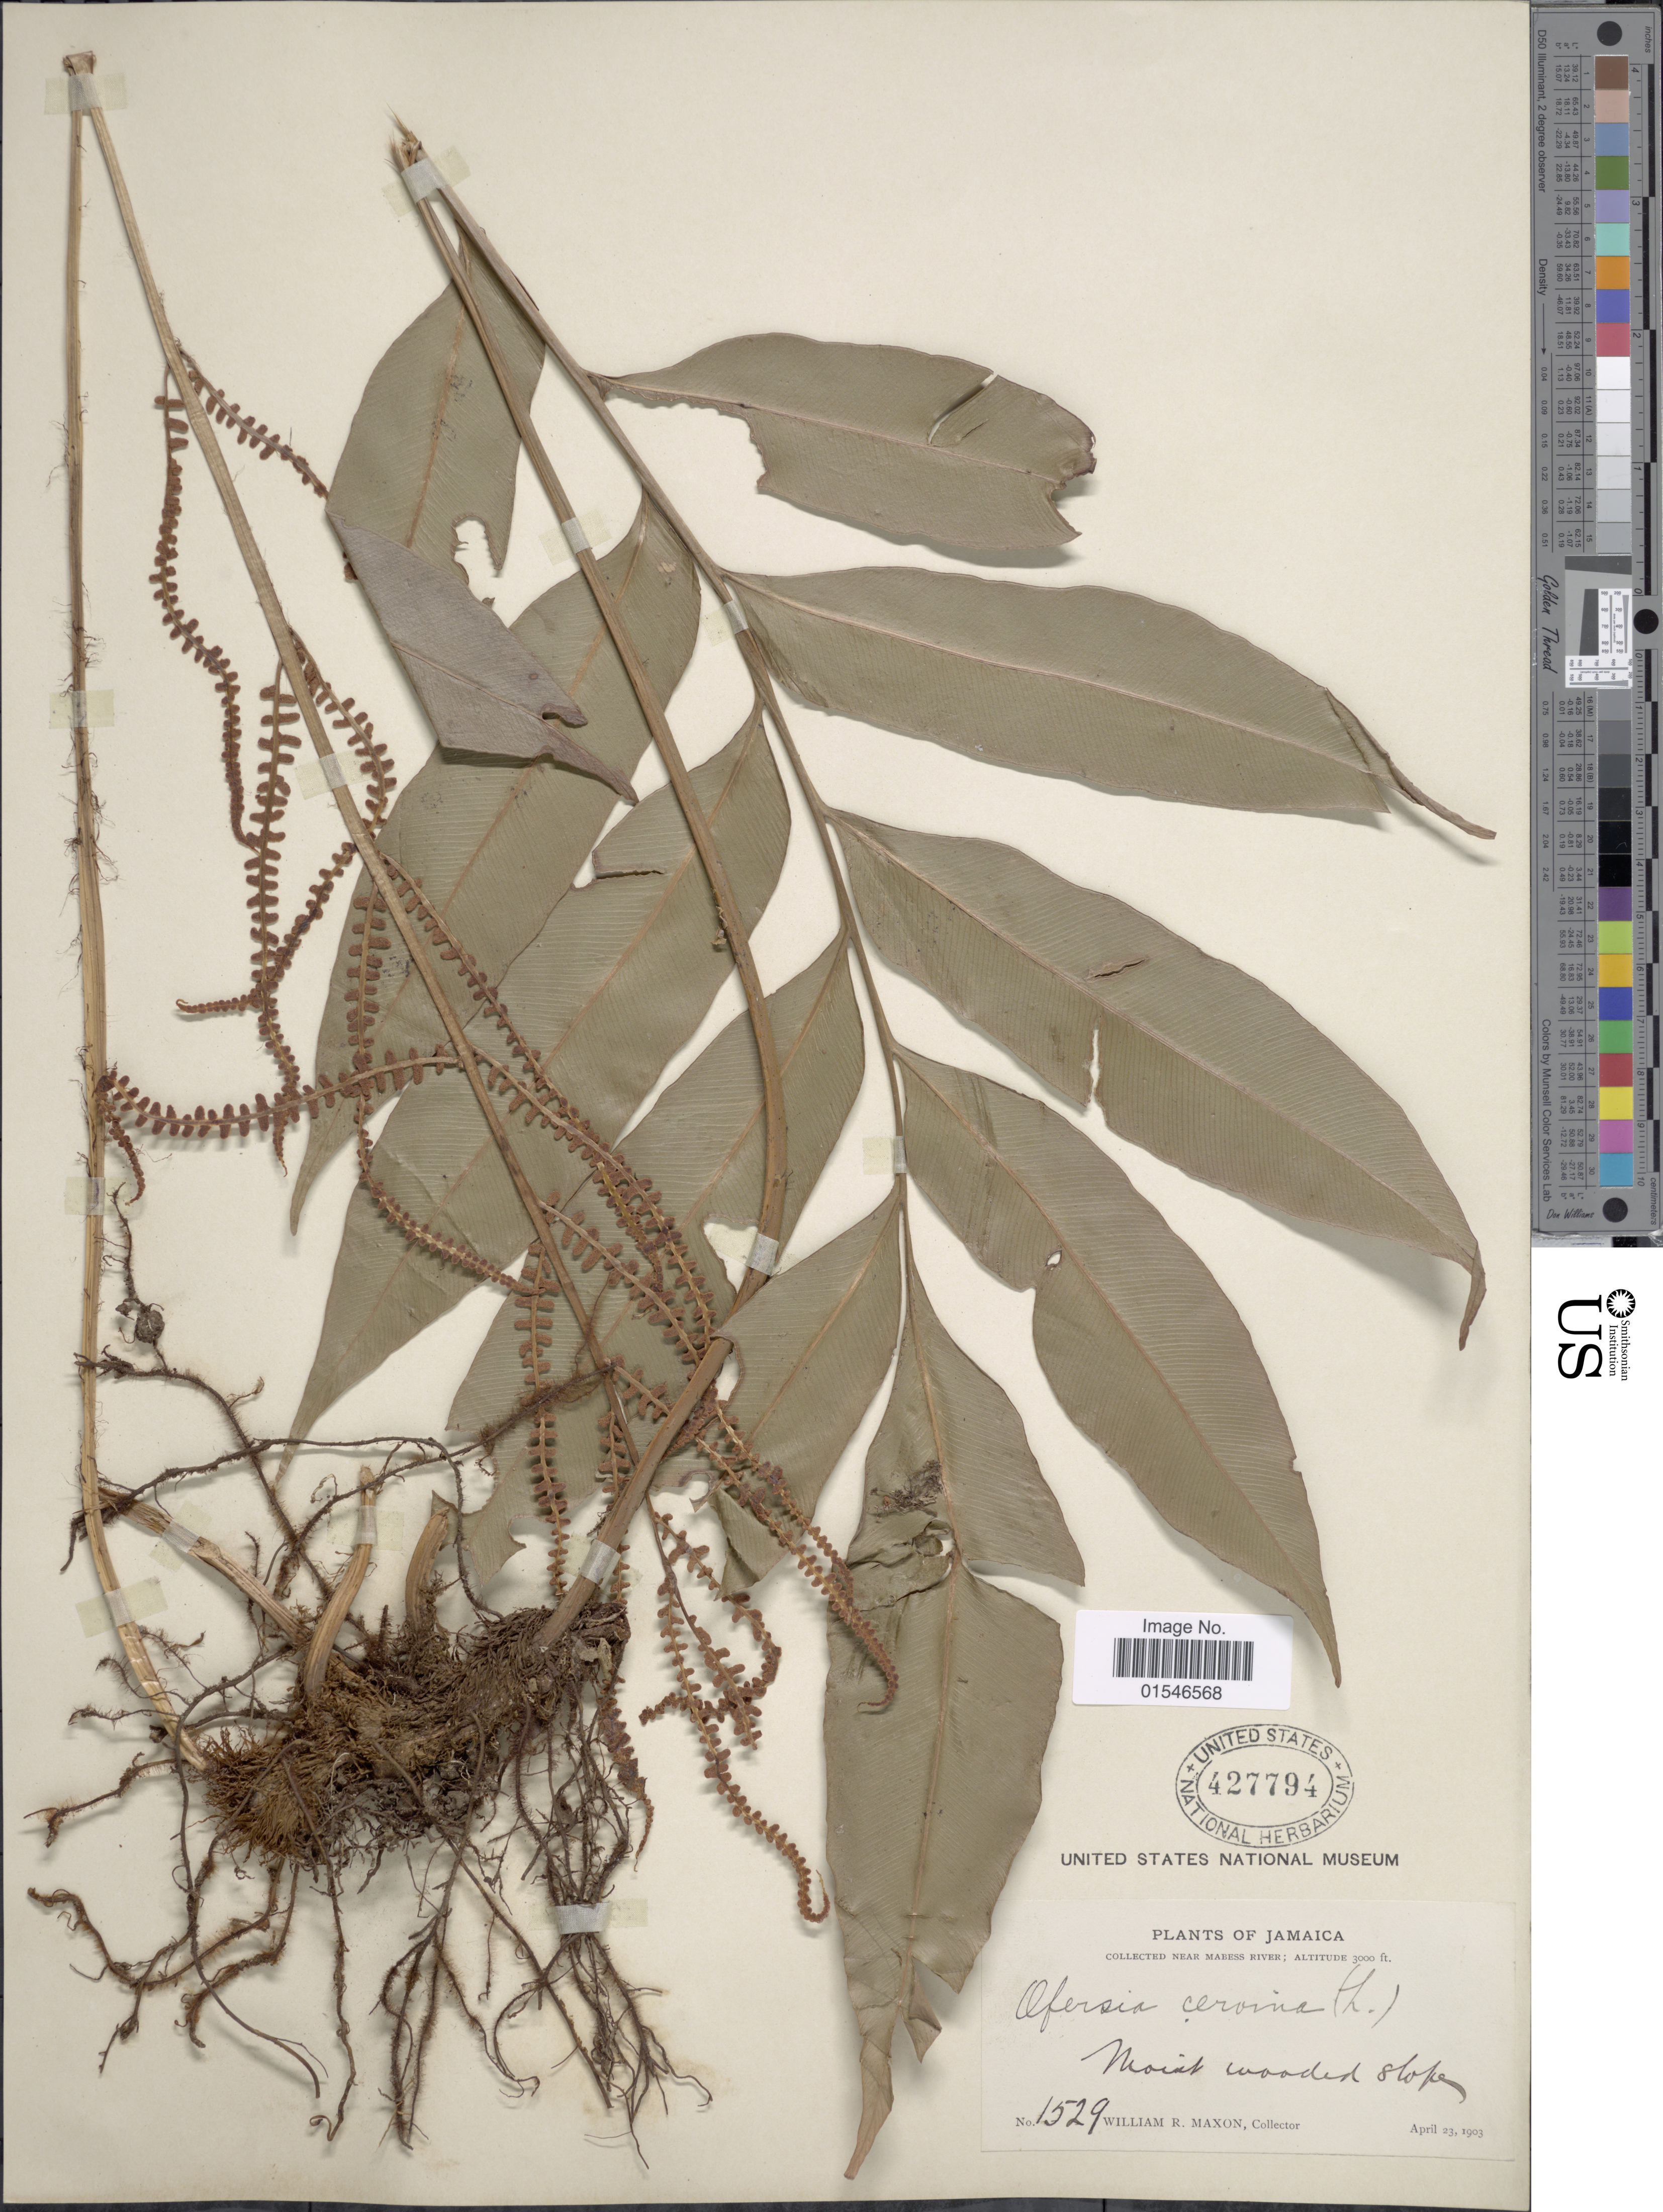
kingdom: Plantae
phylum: Tracheophyta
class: Polypodiopsida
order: Polypodiales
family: Dryopteridaceae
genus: Olfersia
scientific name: Olfersia cervina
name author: (L.) Kunze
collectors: W. R. Maxon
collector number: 1529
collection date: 1903-04-23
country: Jamaica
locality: Near Mabess River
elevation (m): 914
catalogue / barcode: US 427794